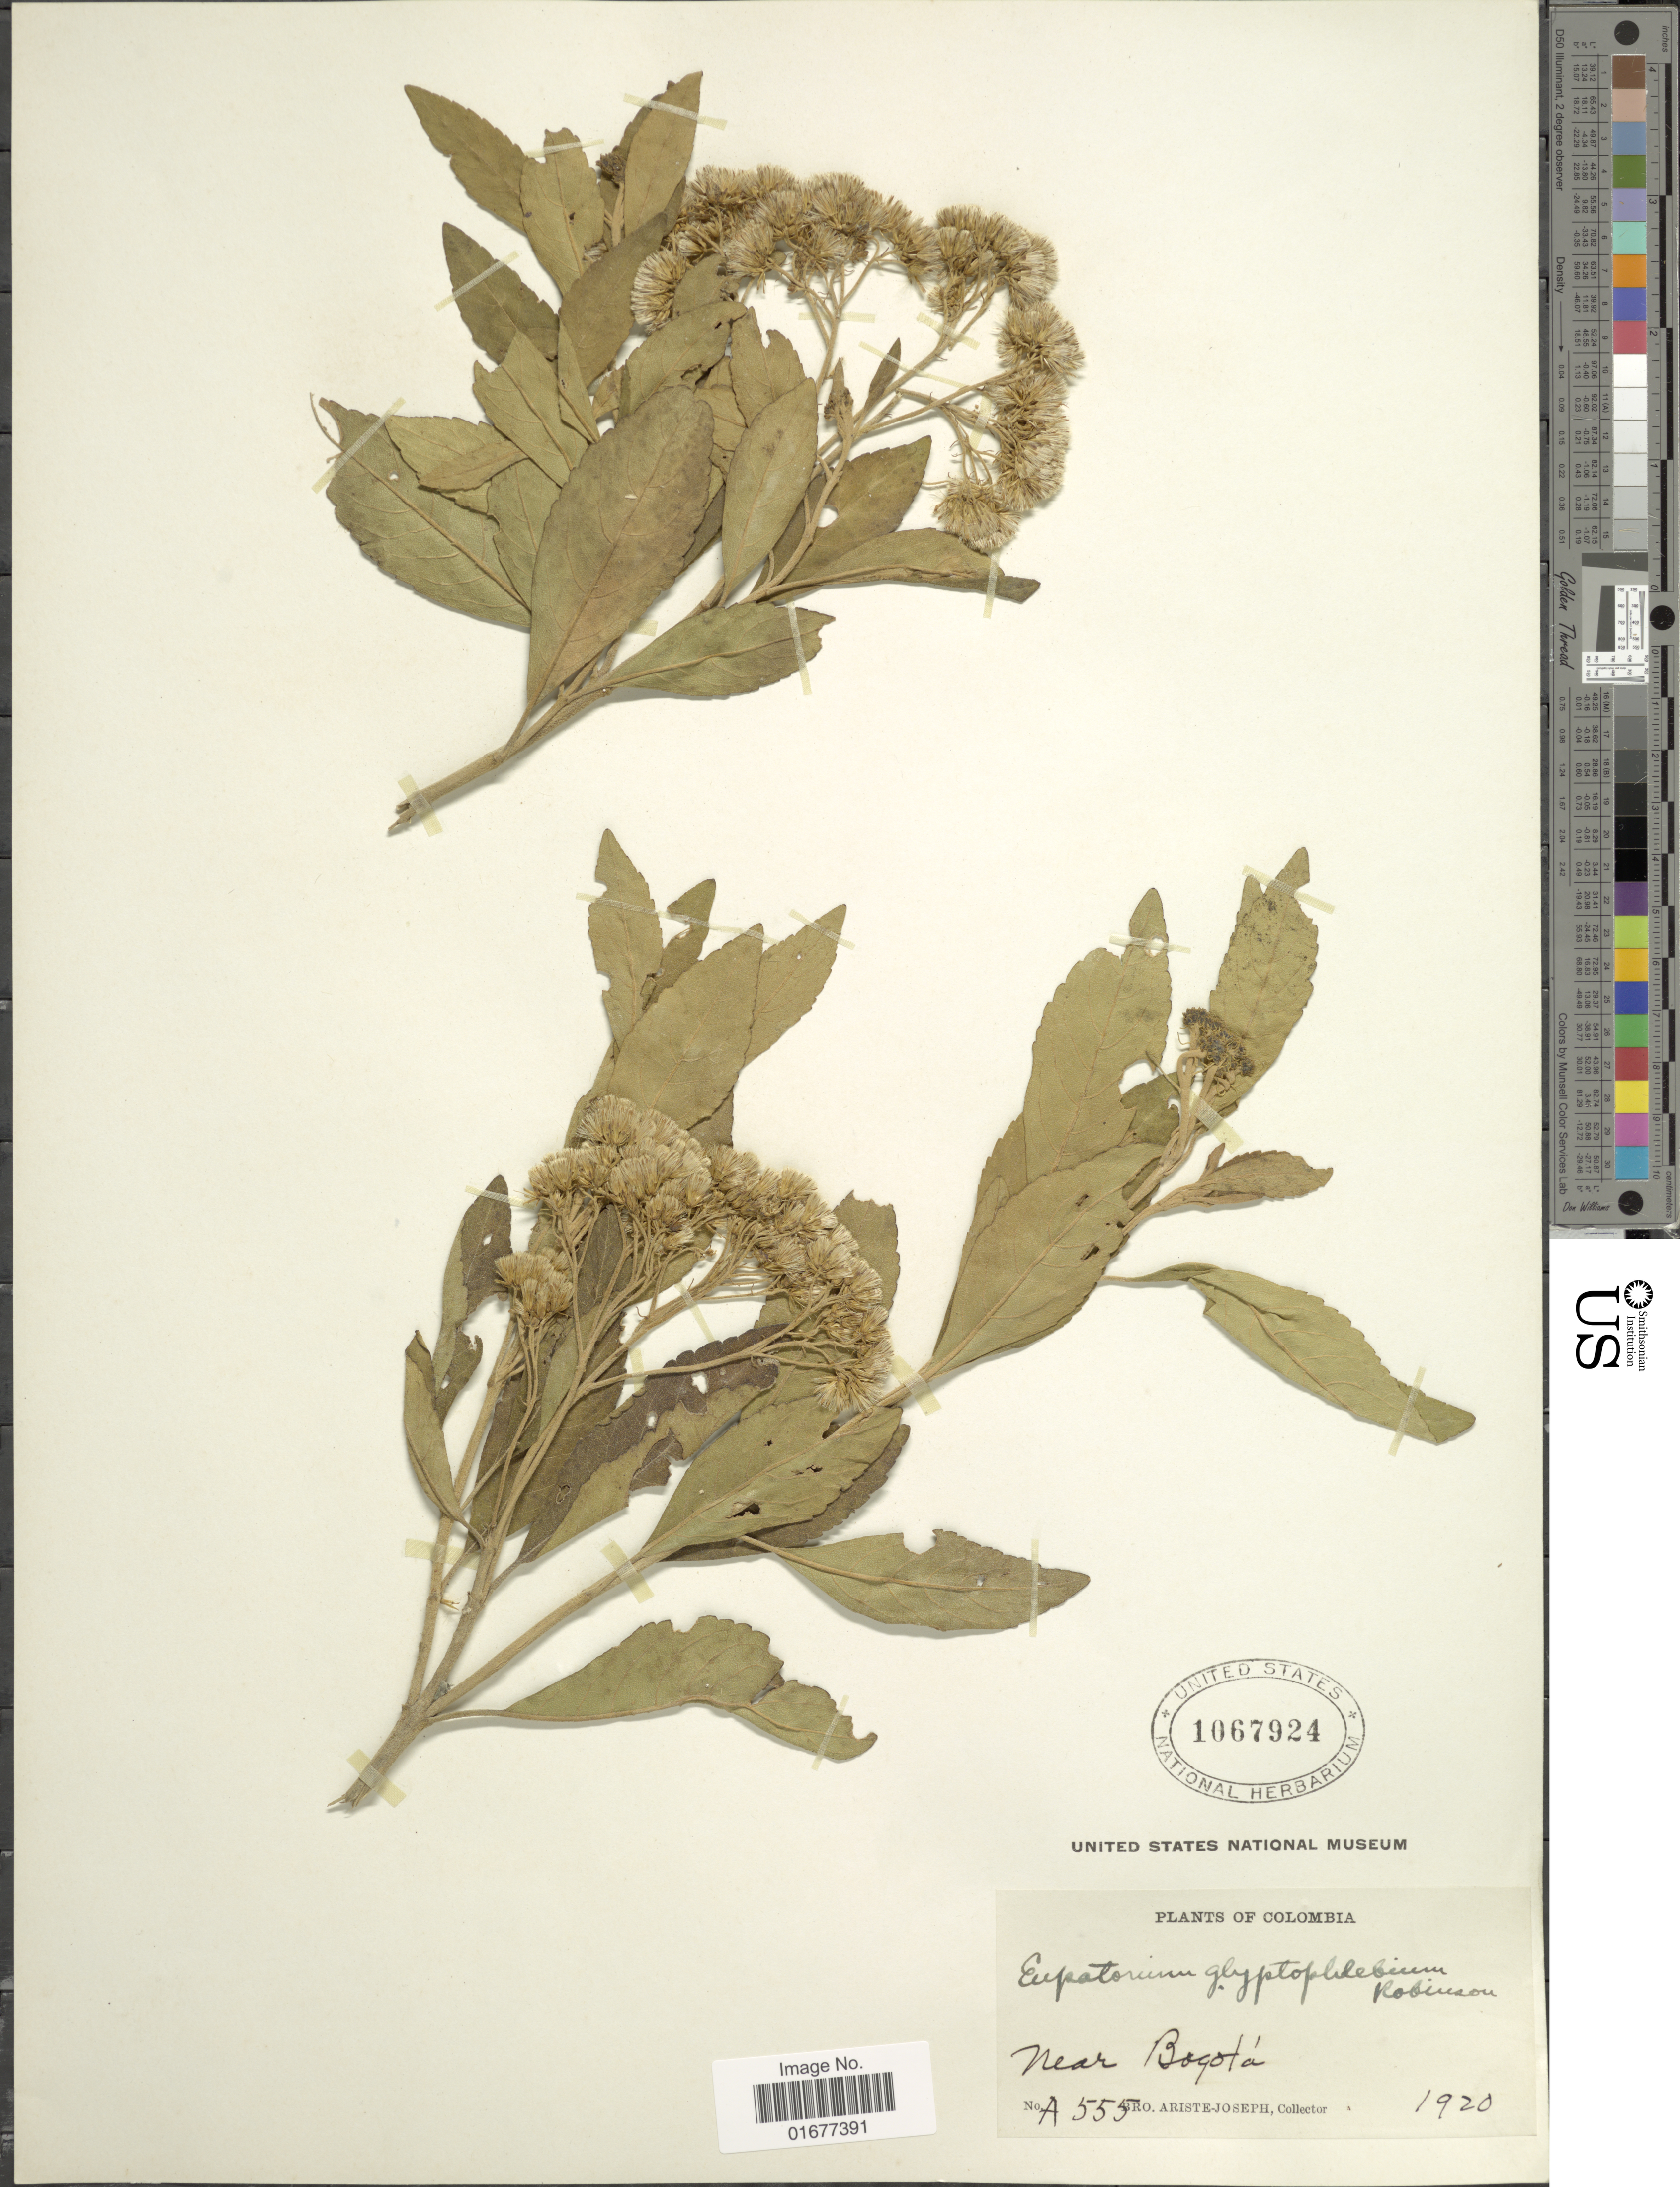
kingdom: Plantae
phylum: Tracheophyta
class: Magnoliopsida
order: Asterales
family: Asteraceae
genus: Ageratina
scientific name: Ageratina glyptophlebia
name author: (B.L. Rob.) R.M. King & H. Rob.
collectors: Bro. Ariste-Joseph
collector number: A555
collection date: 1920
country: Colombia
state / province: Bogota D.C.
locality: Near Bogota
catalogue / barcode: US 1067924